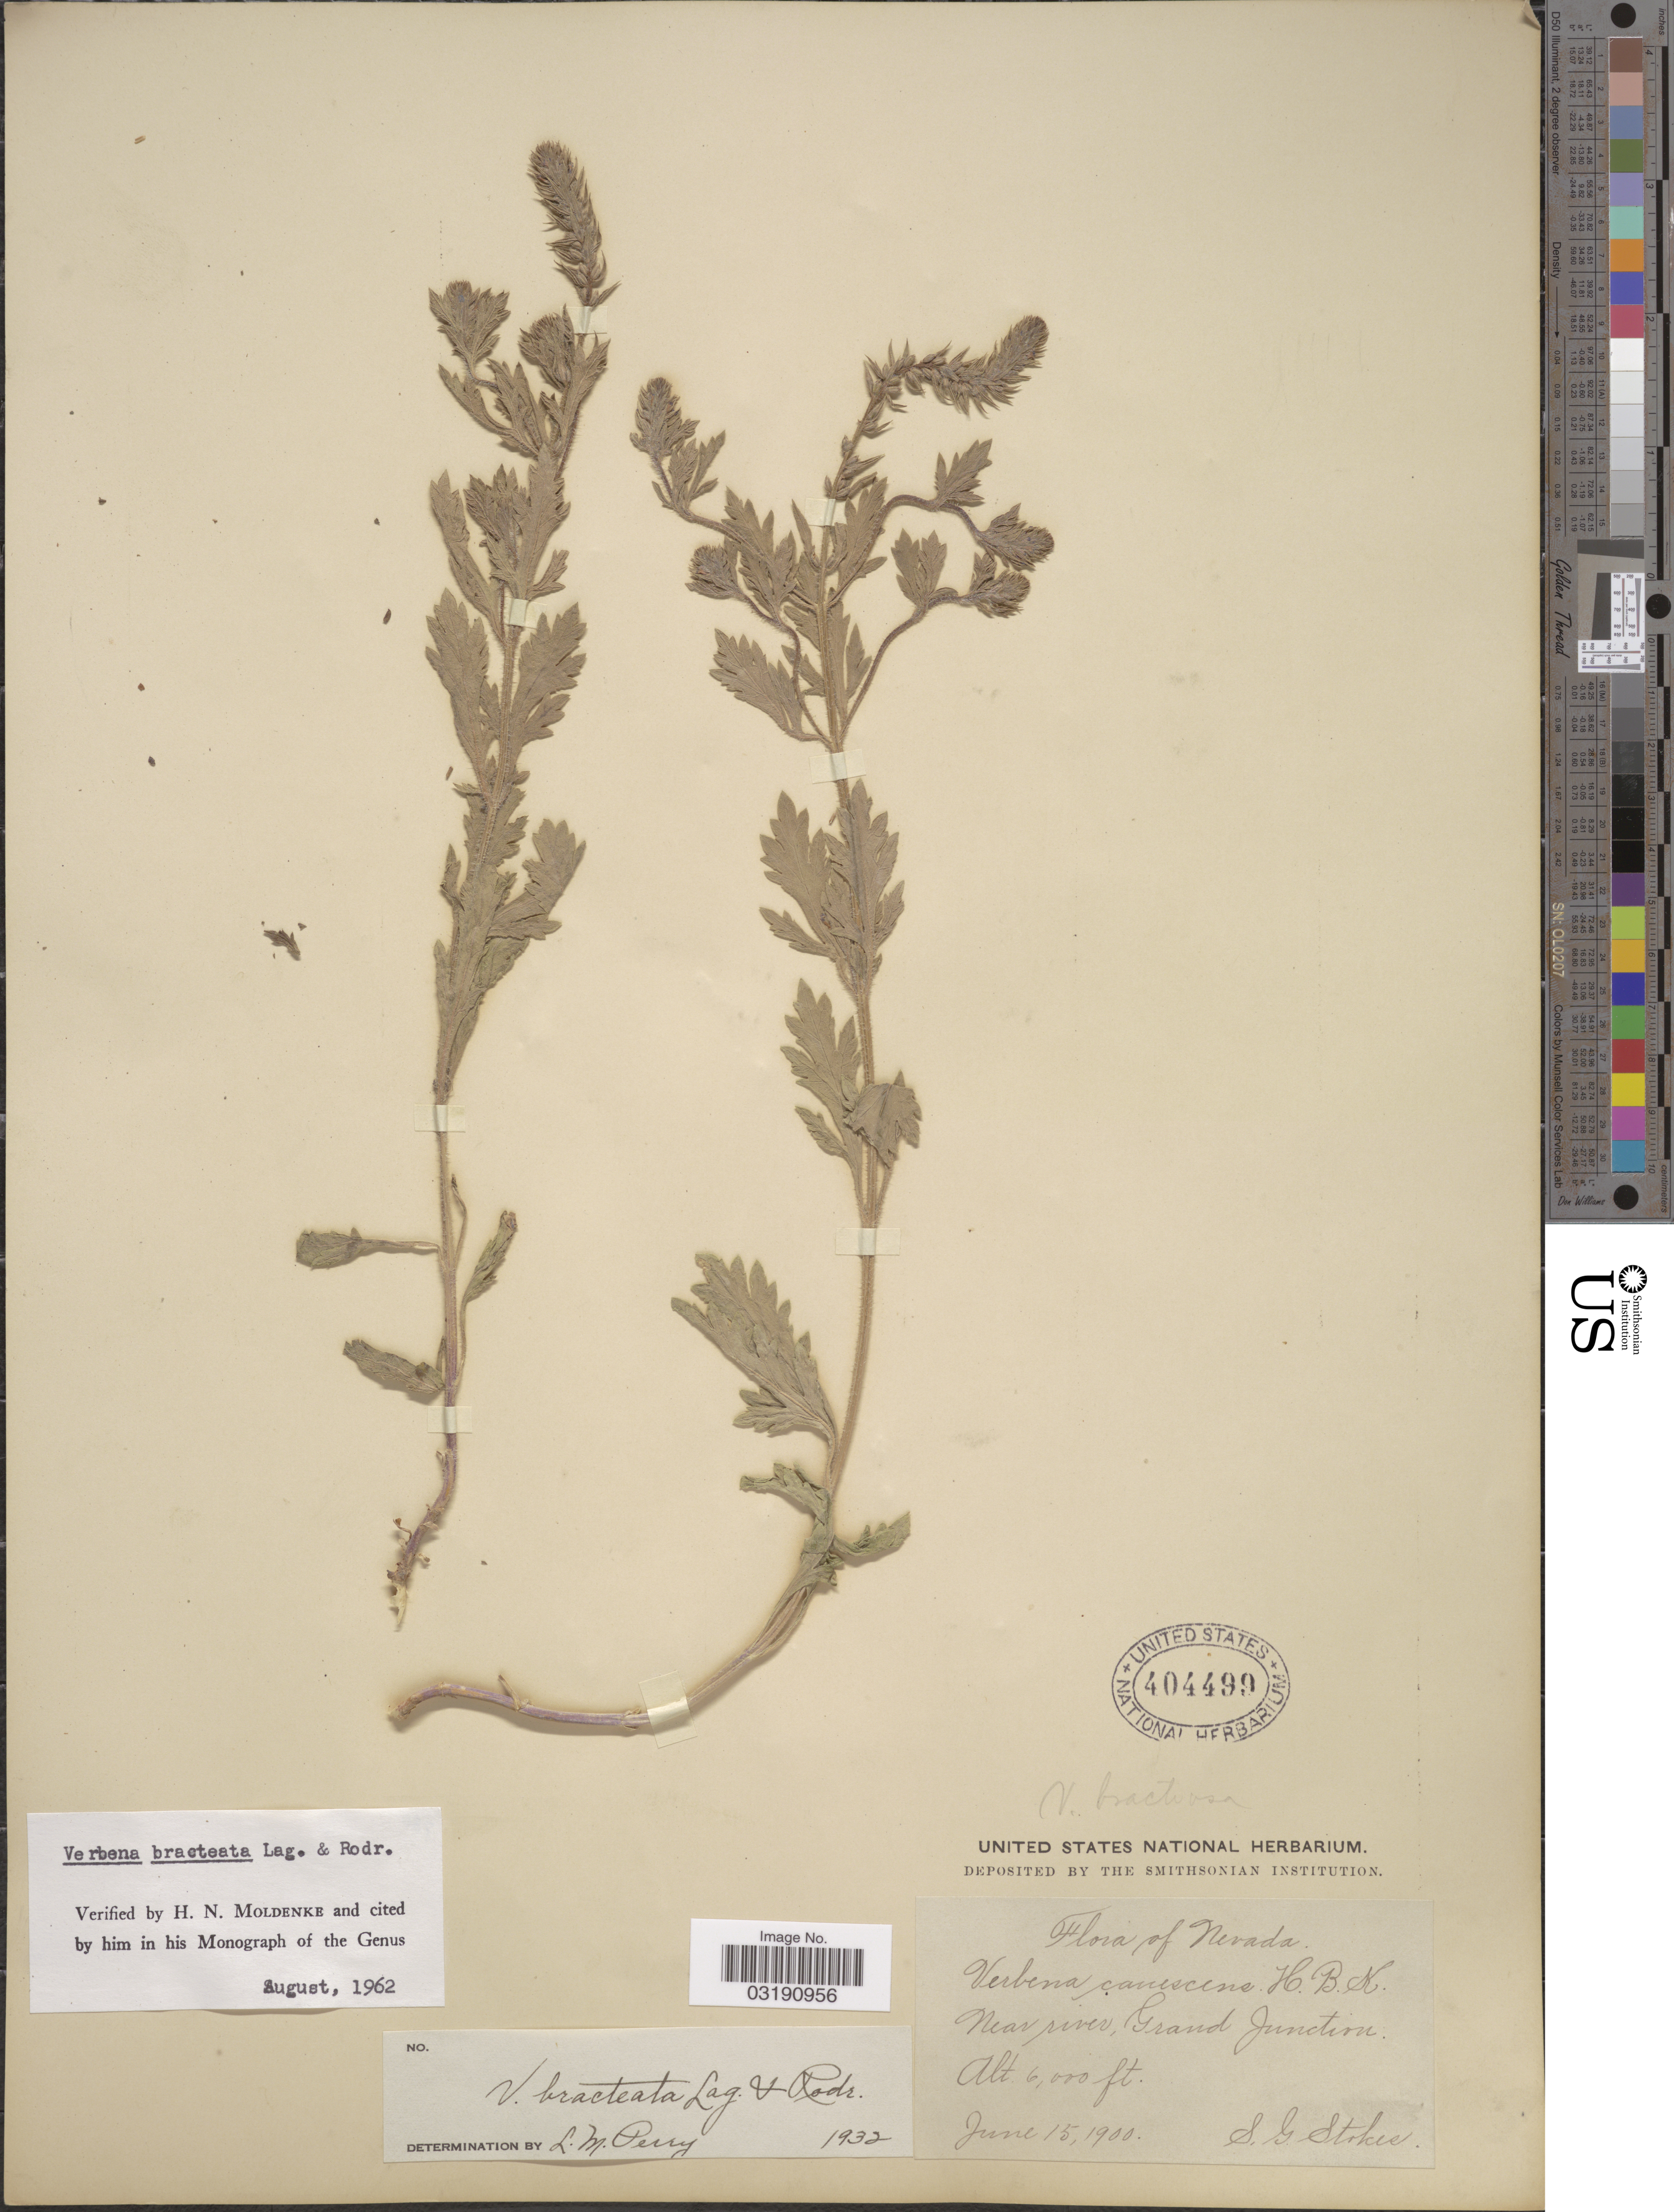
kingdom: Plantae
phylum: Tracheophyta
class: Magnoliopsida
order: Lamiales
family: Verbenaceae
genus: Verbena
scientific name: Verbena bracteata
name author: Cav. ex Lag. & Rodr.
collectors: S. G. Stokes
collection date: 1900-06-15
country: United States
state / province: Nevada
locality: Near river, Grand Junction.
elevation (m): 1829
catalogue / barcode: US 404499